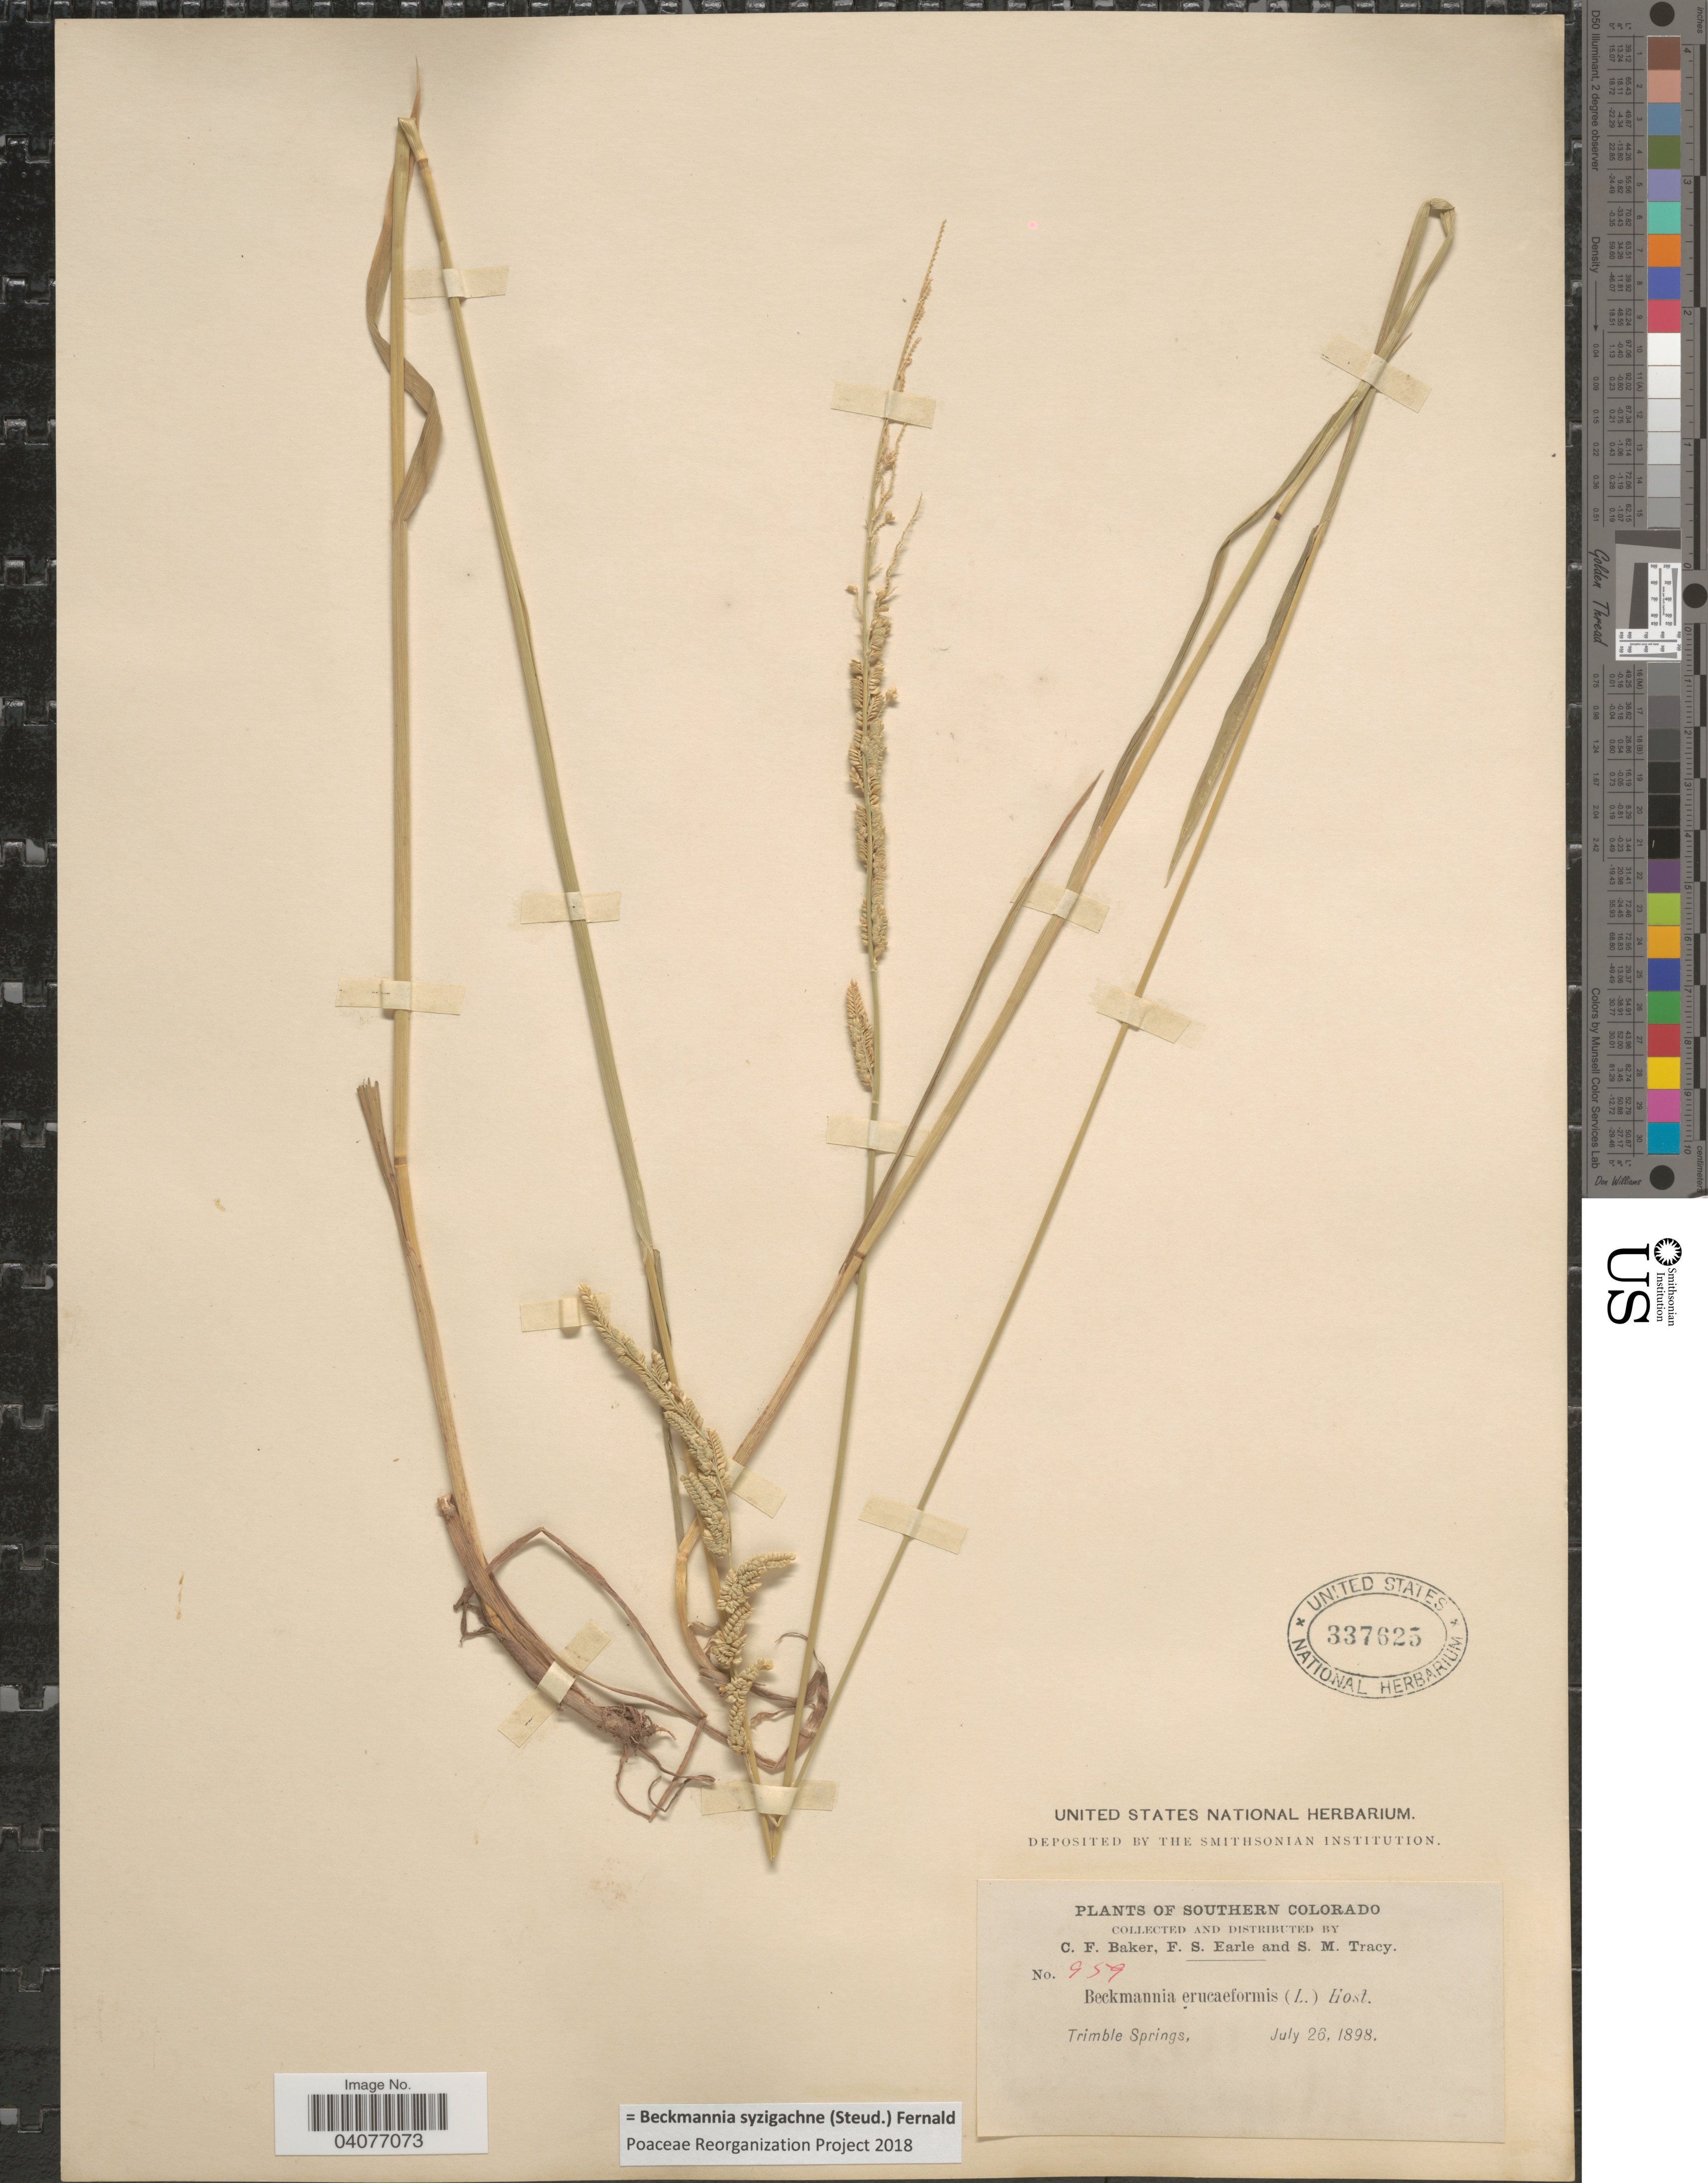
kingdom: Plantae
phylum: Tracheophyta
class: Liliopsida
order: Poales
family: Poaceae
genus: Beckmannia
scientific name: Beckmannia syzigachne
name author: (Steud.) Fernald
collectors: C. F. Baker, F. S. Earle & S. M. Tracy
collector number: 959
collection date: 1898-07-26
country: United States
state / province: Colorado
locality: Southern Colorado. Trimble Springs.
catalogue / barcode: US 337625